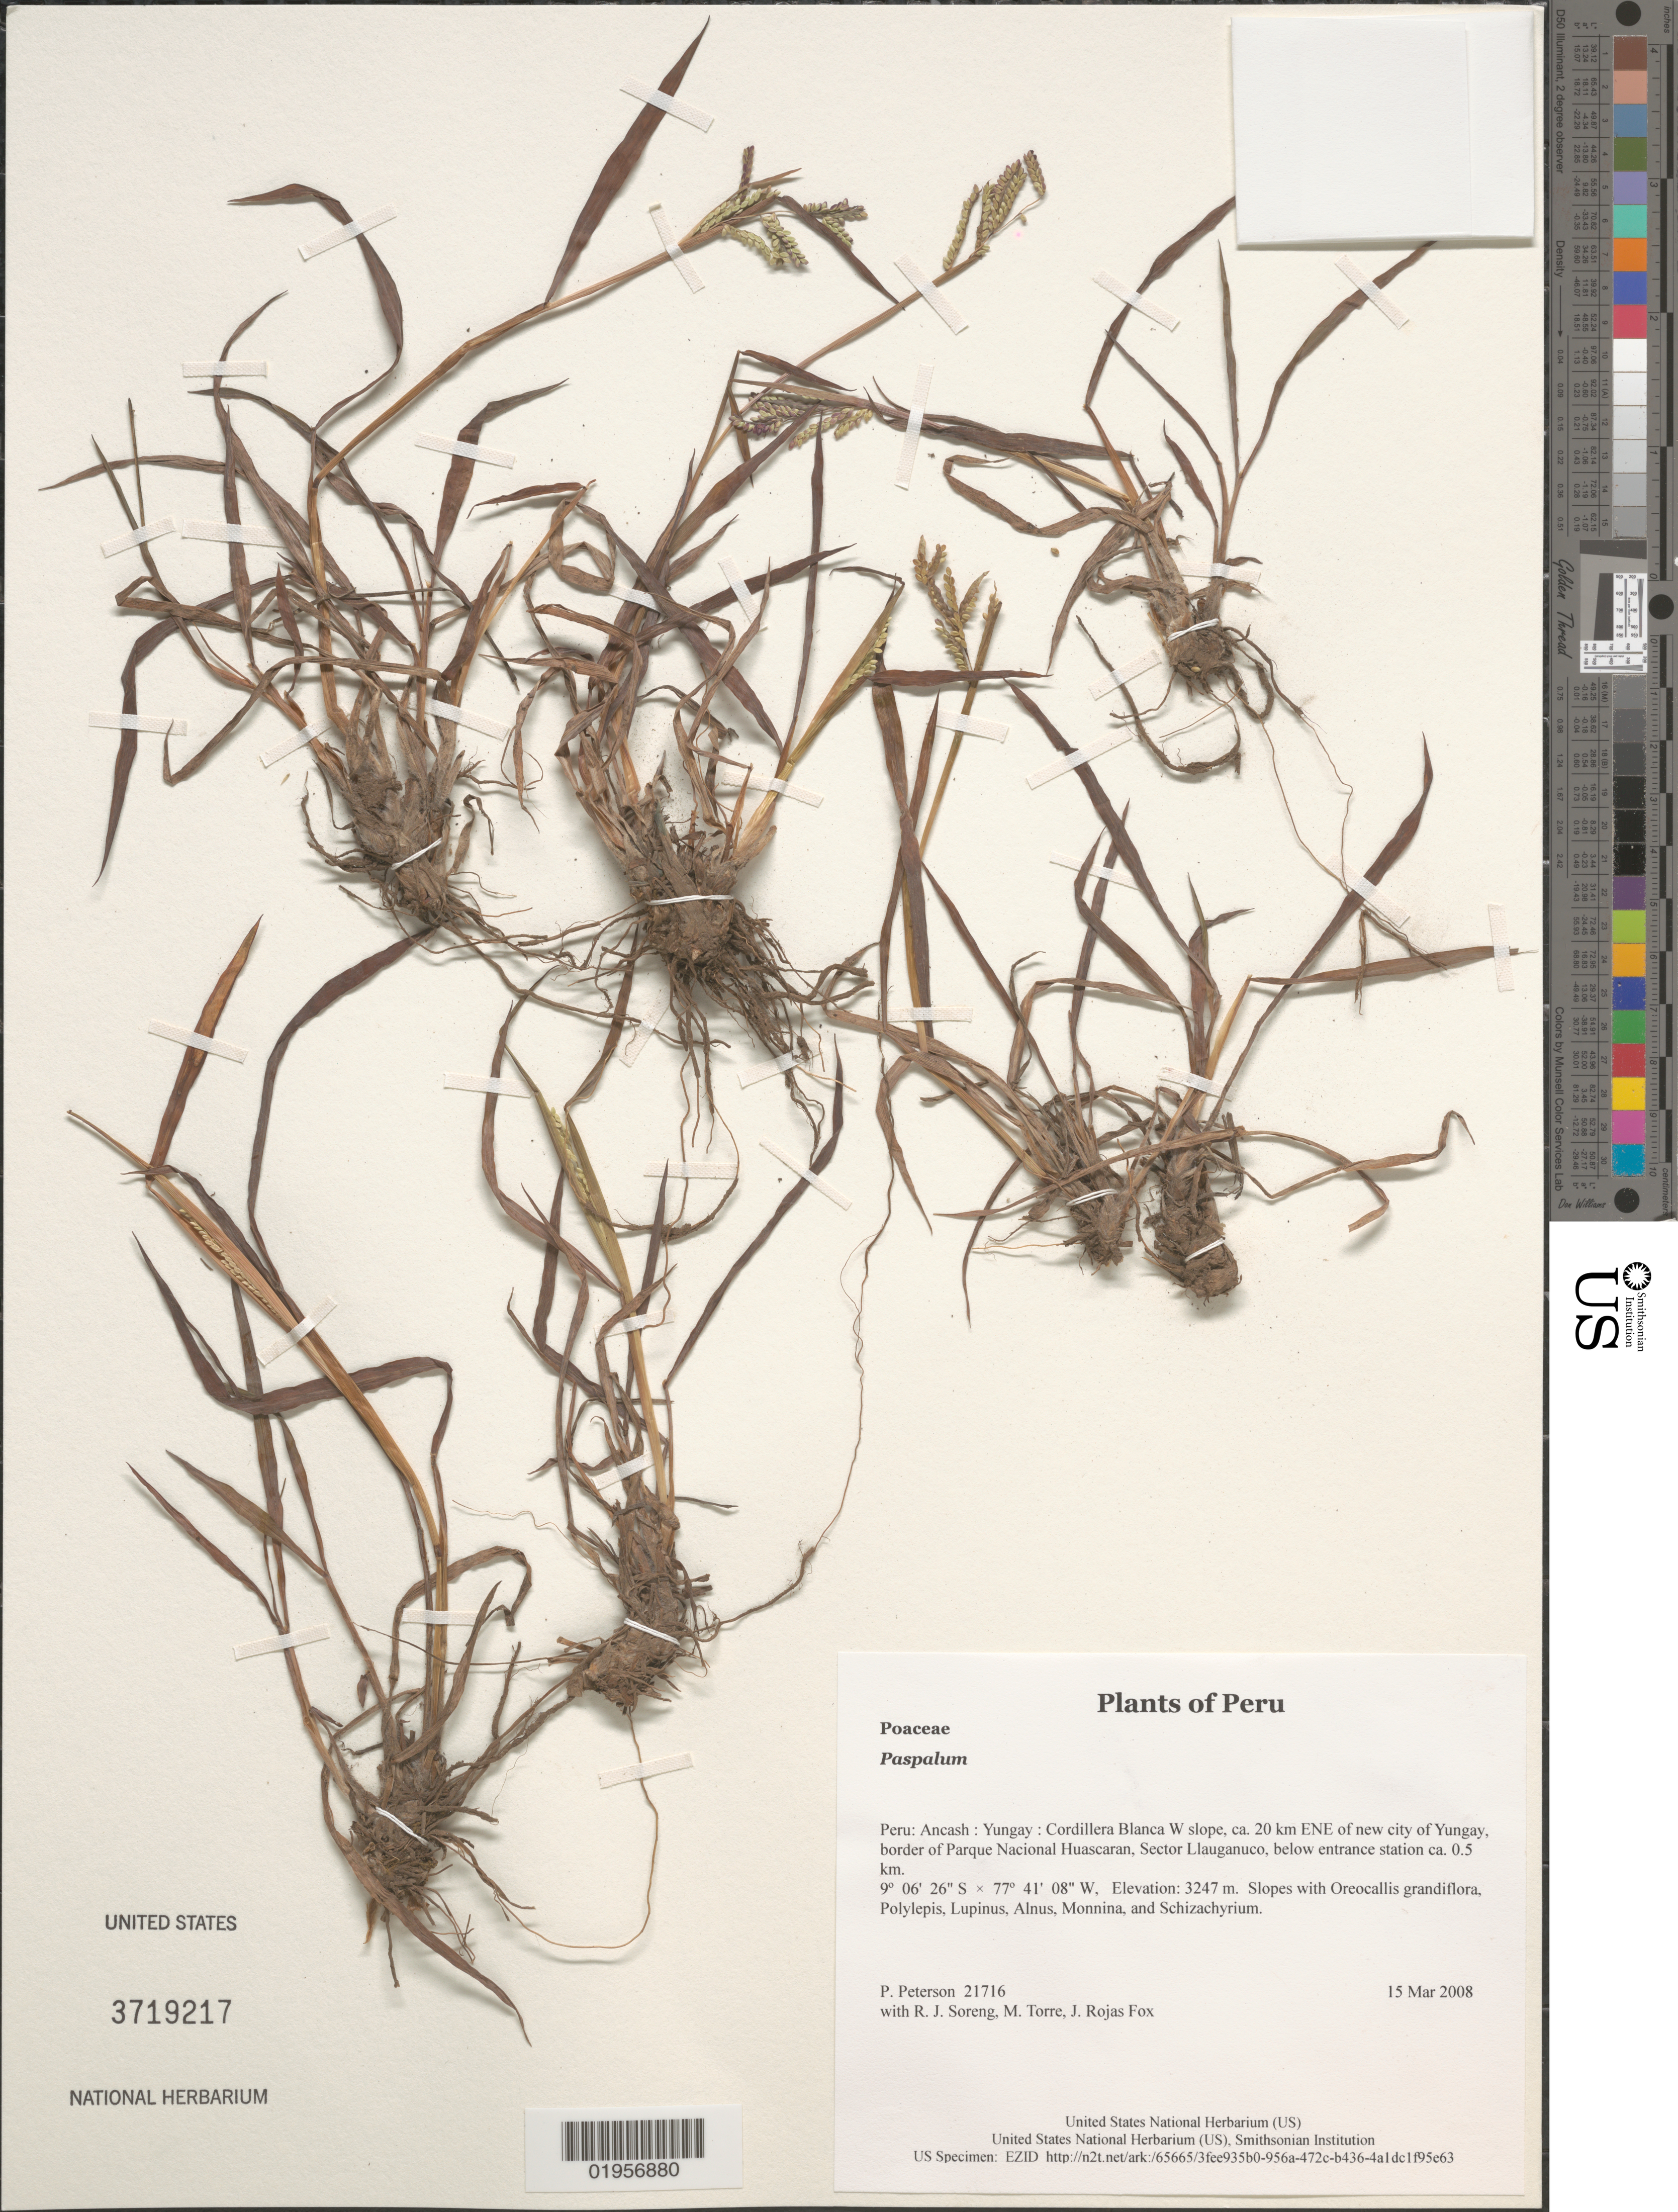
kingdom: Plantae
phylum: Tracheophyta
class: Liliopsida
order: Poales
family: Poaceae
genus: Paspalum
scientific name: Paspalum sp.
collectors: P. M. Peterson, R. J. Soreng, M. Torre & J. Rojas Fox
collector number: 21716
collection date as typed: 15 Mar 2008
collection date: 2008-03-15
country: Peru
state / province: Ancash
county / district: Yungay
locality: Cordillera Blanca W slope, ca. 20 km ENE of new city of Yungay, border of Parque Nacional Huascaran, Sector Llauganuco, below entrance station ca. 0.5 km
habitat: Slopes with Oreocallis grandiflora, Polylepis, Lupinus, Alnus, Monnina, and Schizachyrium.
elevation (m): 3247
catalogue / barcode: US 3719217